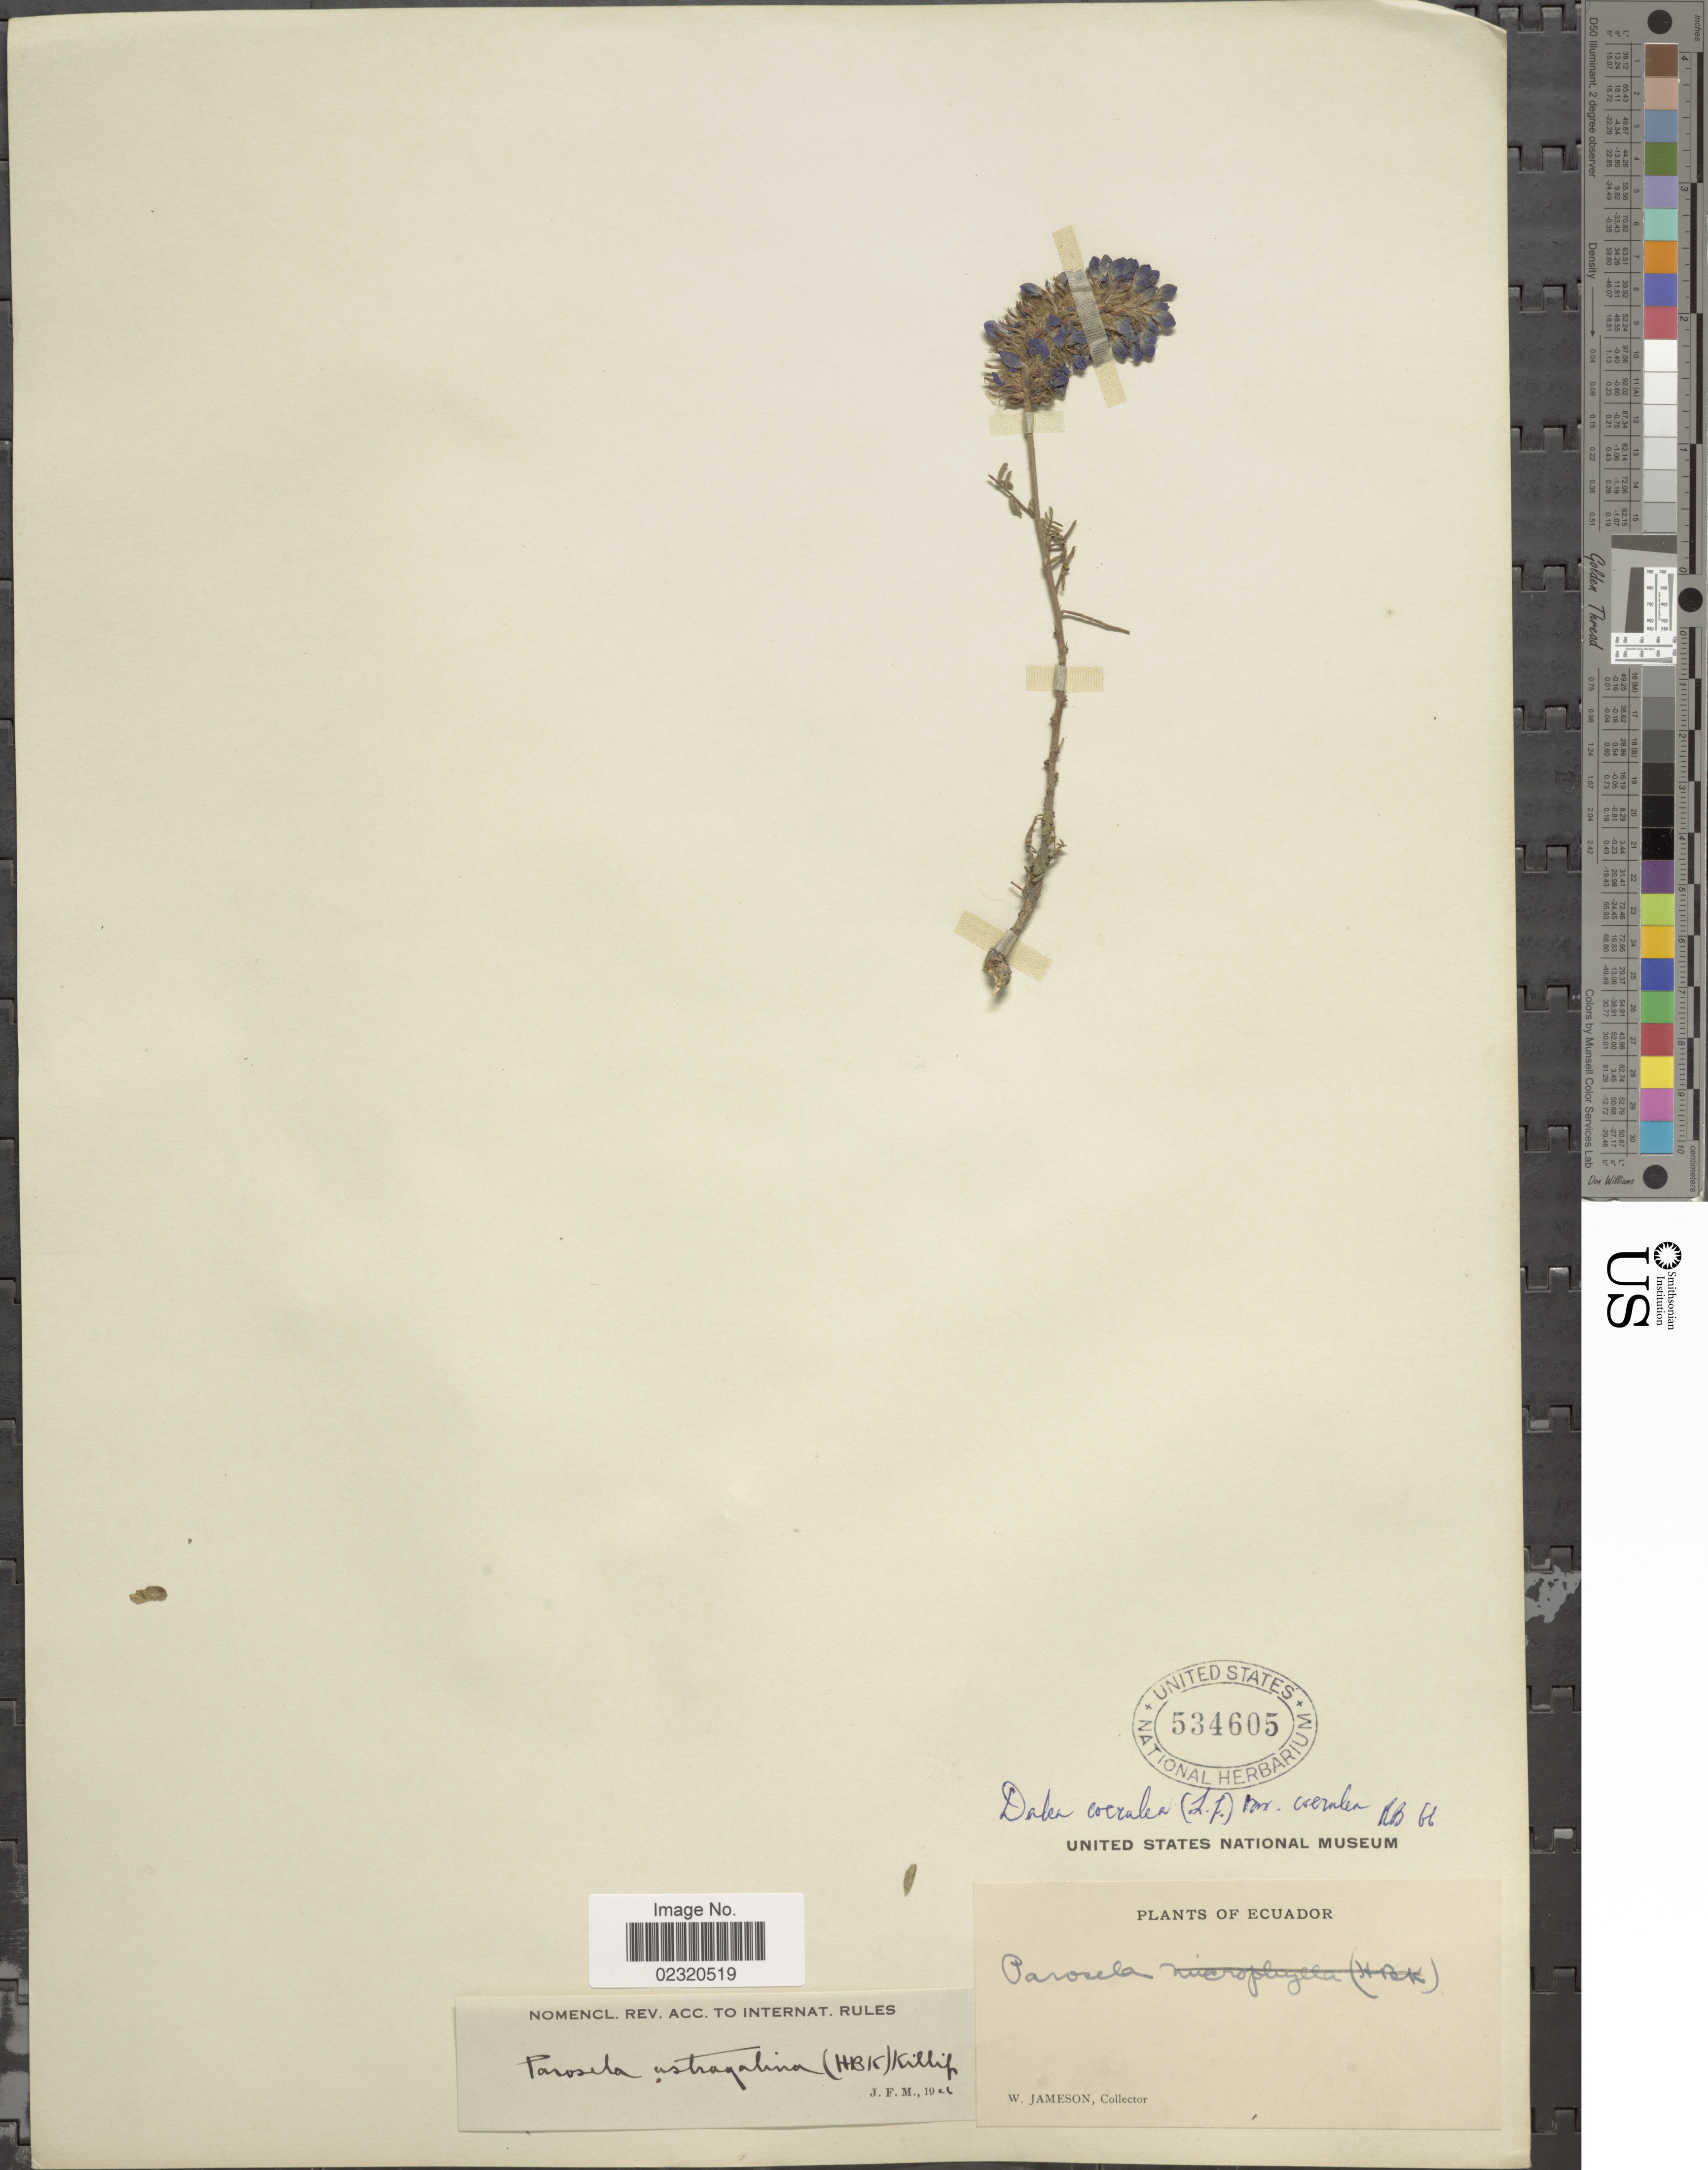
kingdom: Plantae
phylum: Tracheophyta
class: Magnoliopsida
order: Fabales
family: Fabaceae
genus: Dalea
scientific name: Dalea coerulea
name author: (L. f.) Schinz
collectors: W. Jameson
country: Ecuador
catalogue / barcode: US 534605